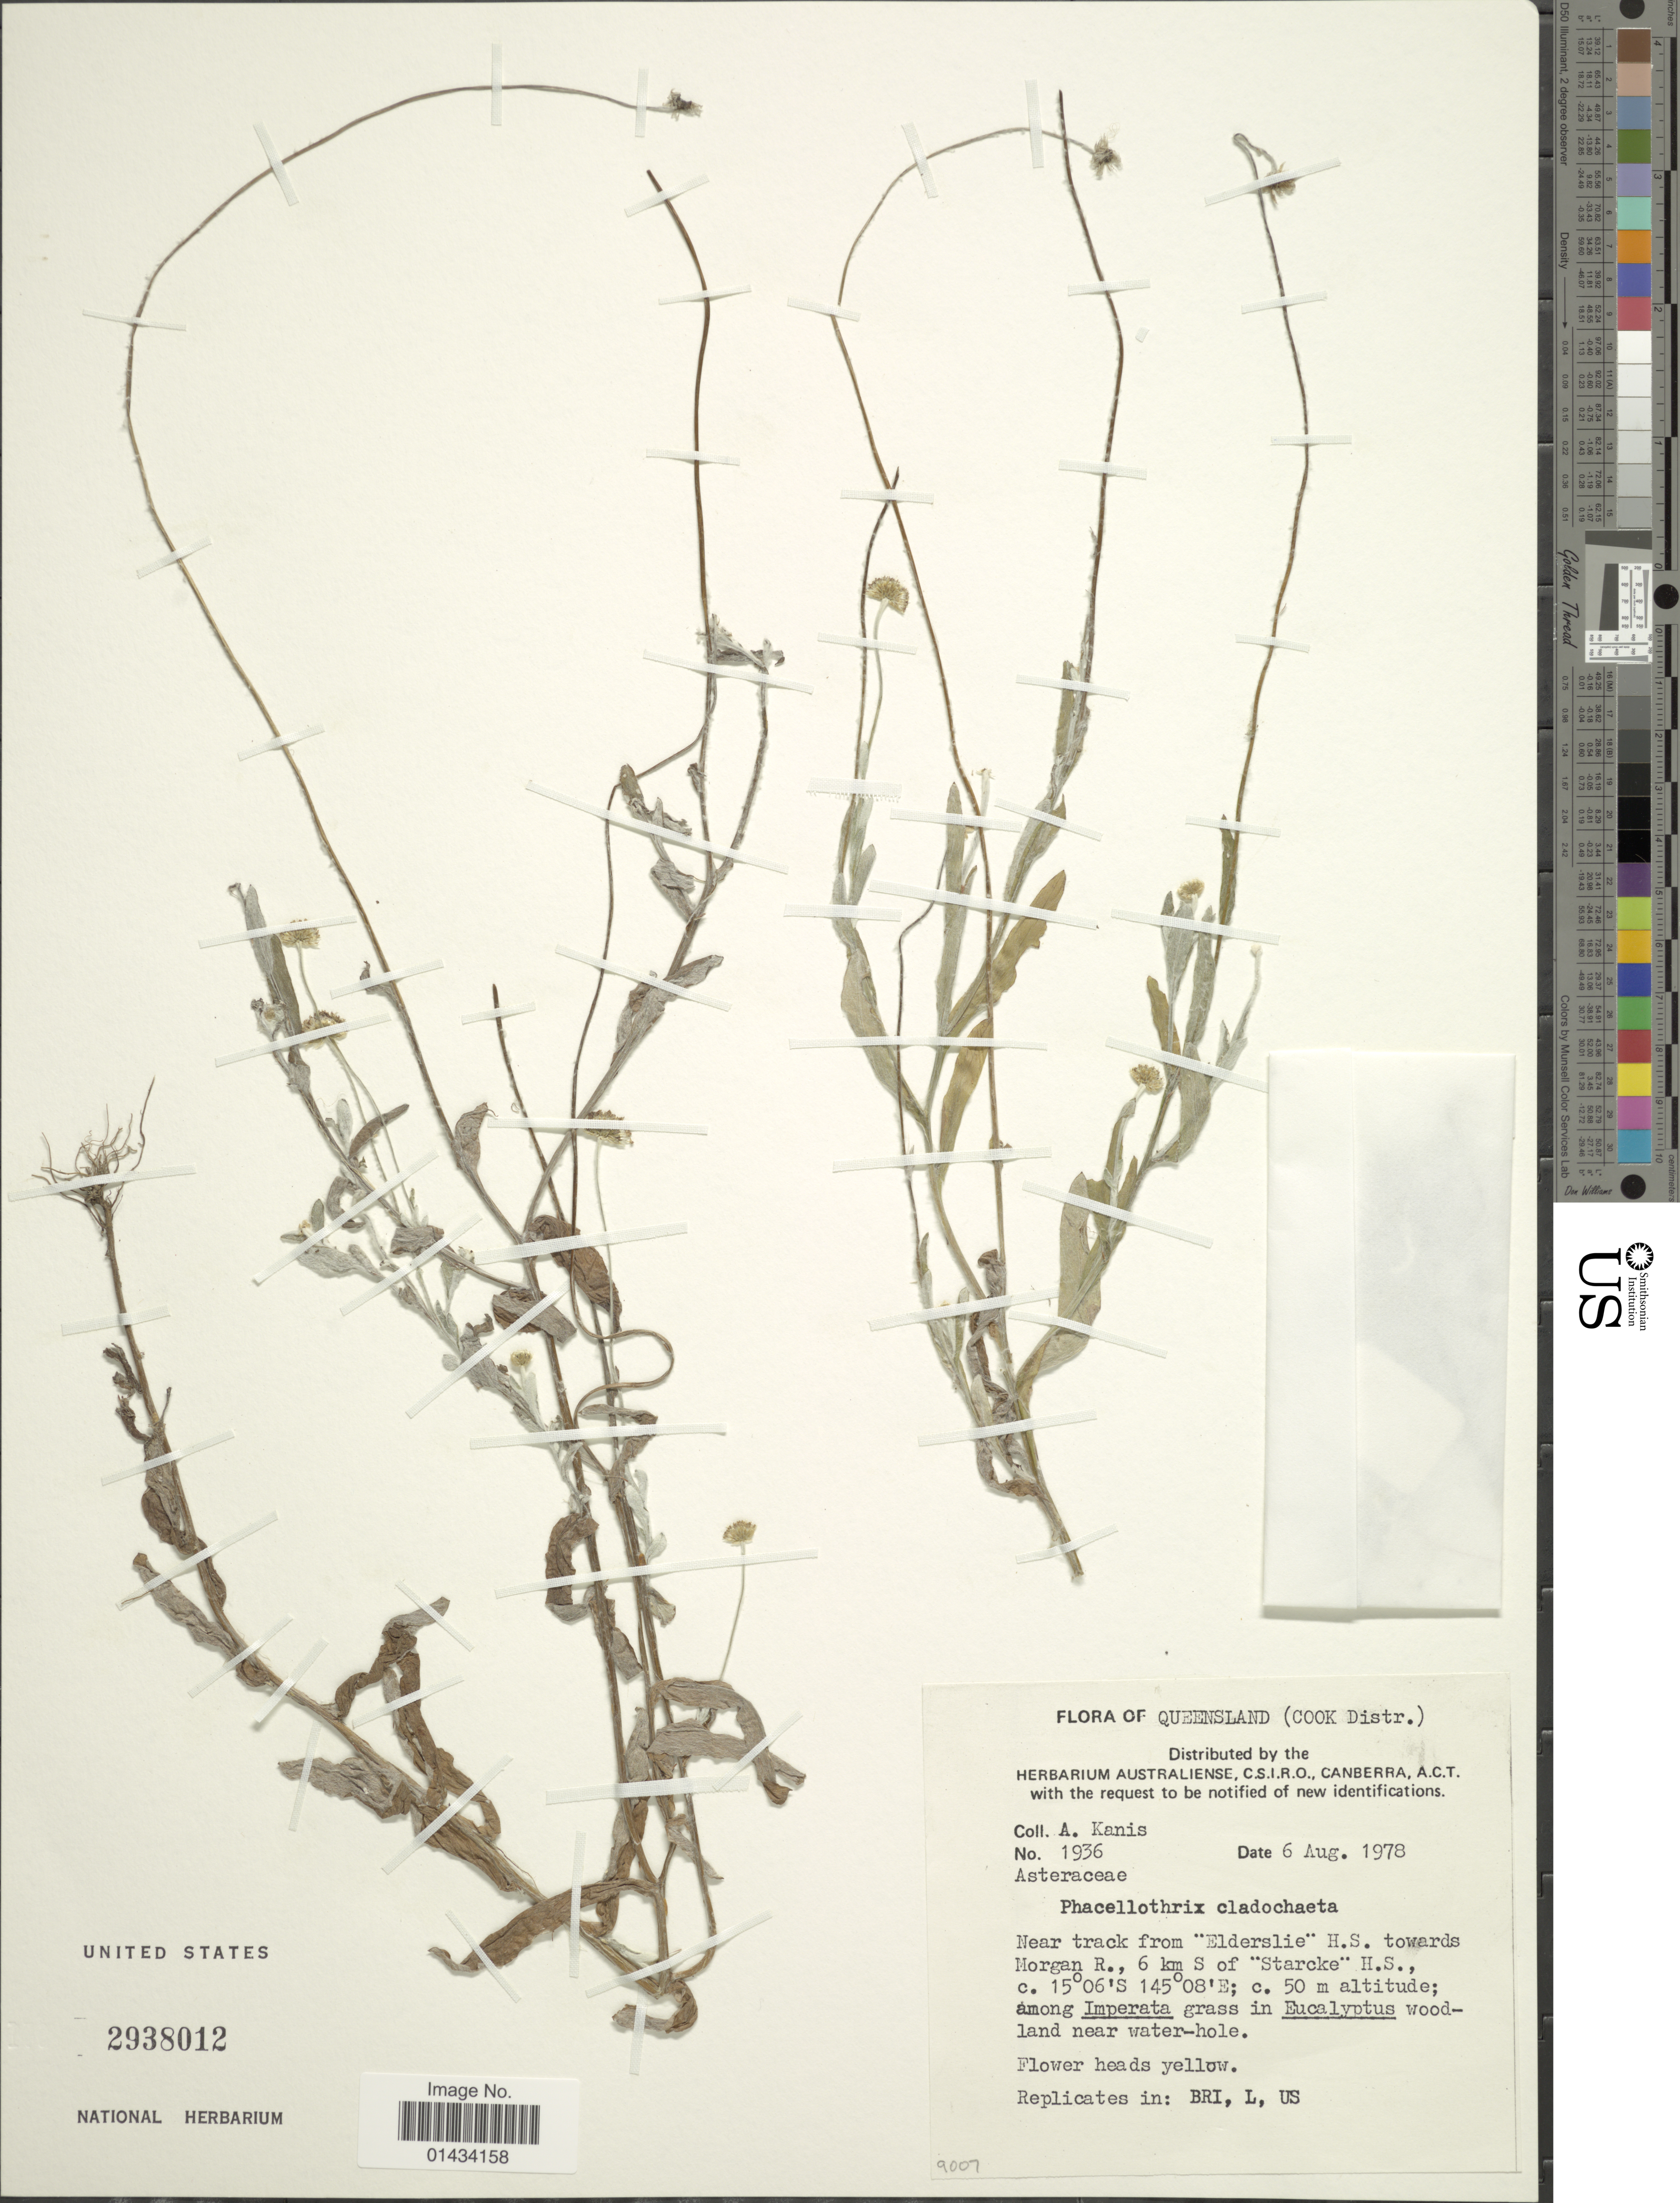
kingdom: Plantae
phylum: Tracheophyta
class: Magnoliopsida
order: Asterales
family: Asteraceae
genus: Phacellothrix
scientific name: Phacellothrix cladochaeta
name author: F. Muell.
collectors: A. Kanis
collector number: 1936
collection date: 1978-08-06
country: Australia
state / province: Queensland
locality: Cook District, near track from "Elderslie" H.S. towards Morgan R., 6 km S of "Starcke"H.S.,woodland near water-hole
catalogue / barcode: US 2938012